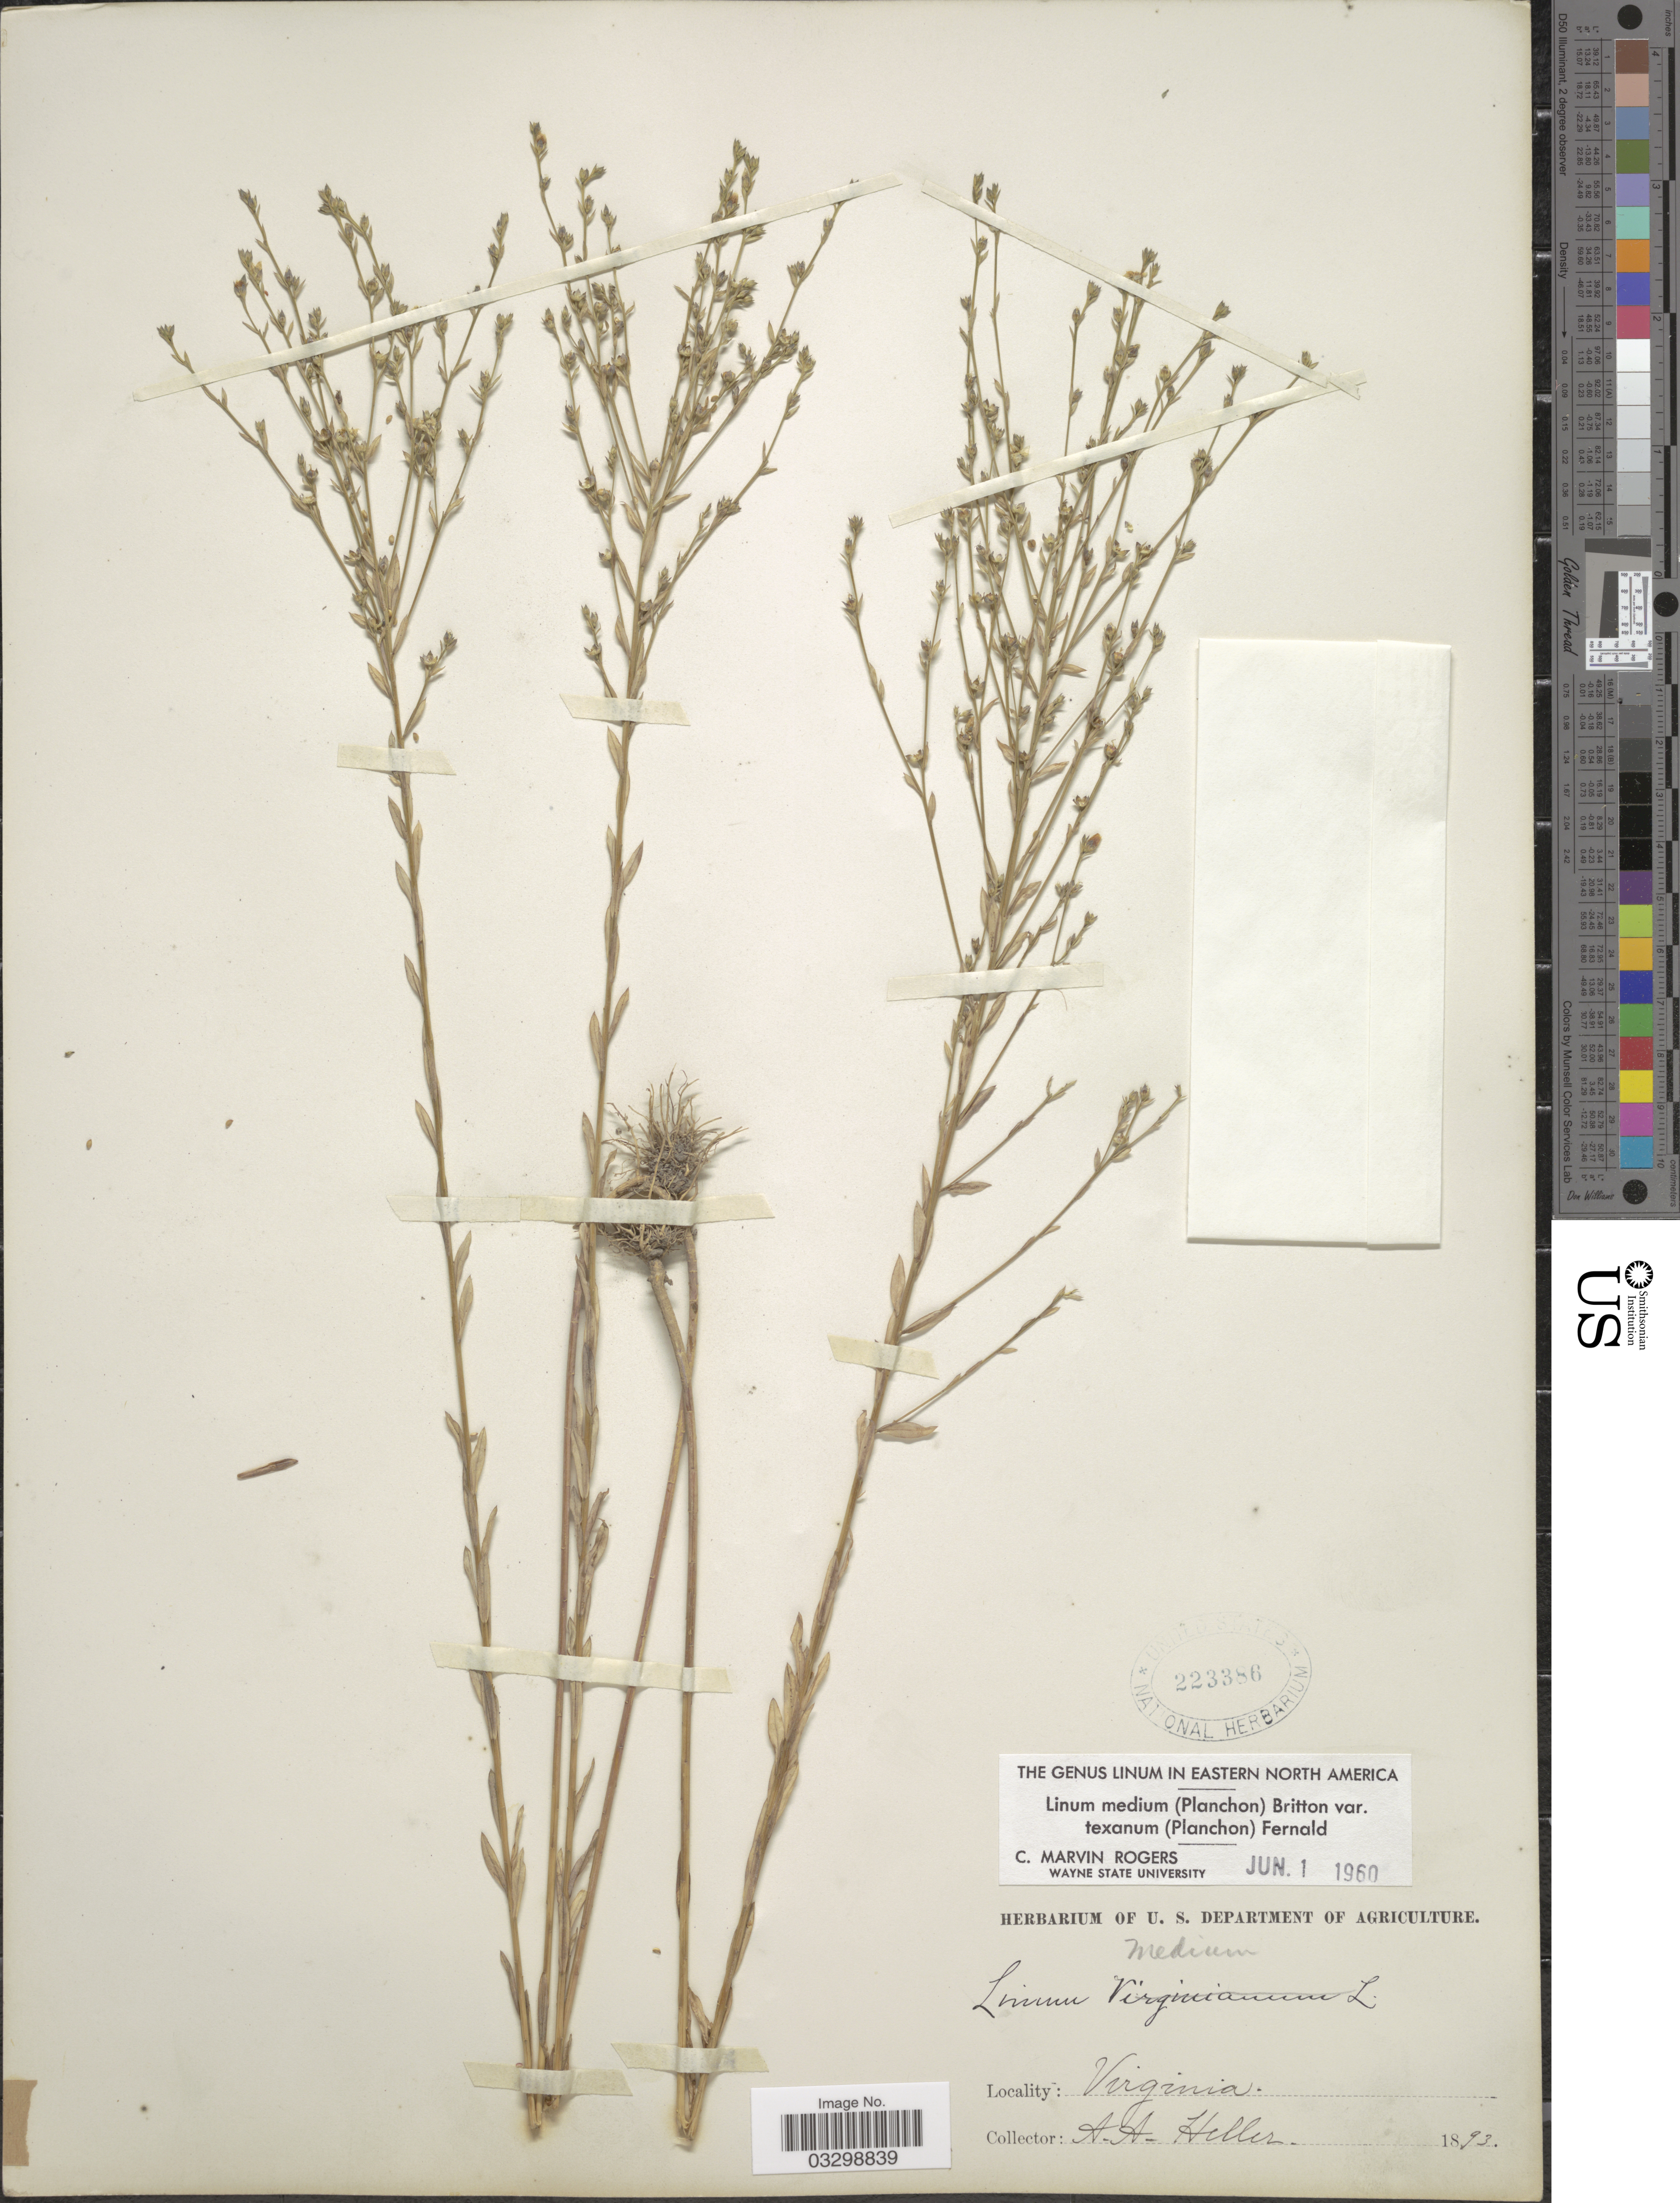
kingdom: Plantae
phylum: Tracheophyta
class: Magnoliopsida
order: Malpighiales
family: Linaceae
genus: Linum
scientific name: Linum medium var. texanum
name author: (Planch.) Fernald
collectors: A. A. Heller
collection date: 1893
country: United States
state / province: Virginia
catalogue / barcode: US 223386